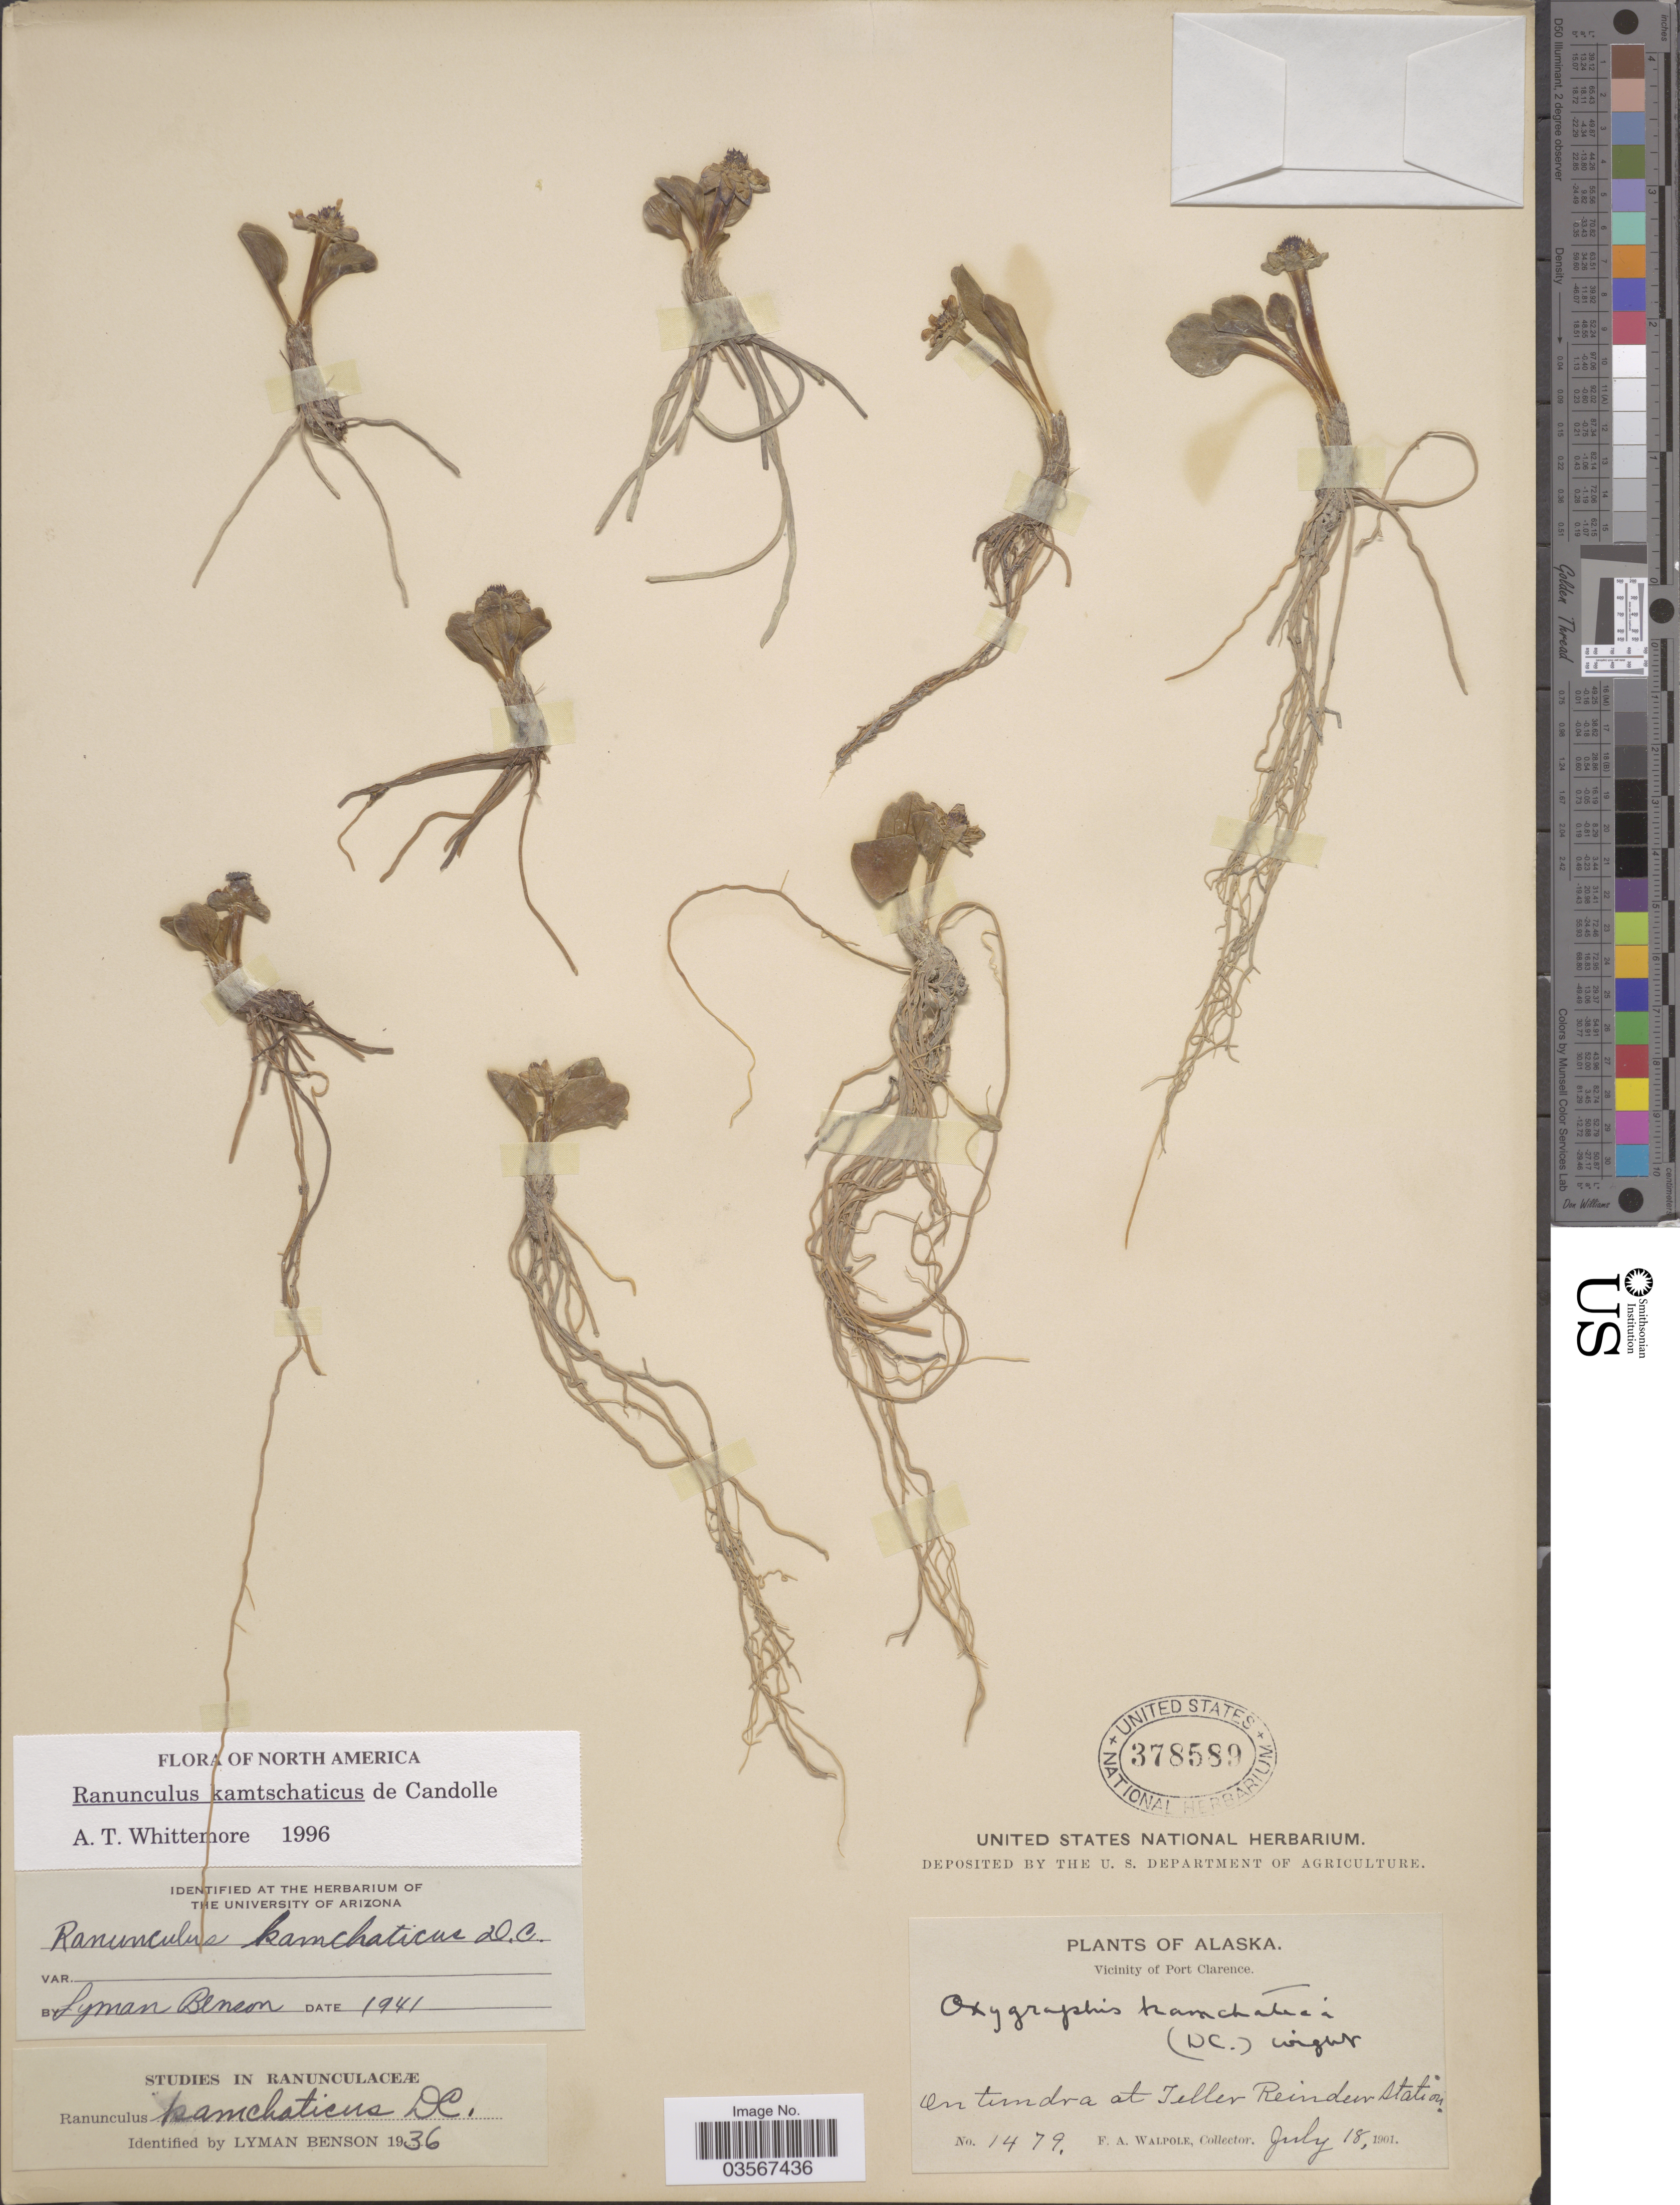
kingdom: Plantae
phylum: Tracheophyta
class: Magnoliopsida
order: Ranunculales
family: Ranunculaceae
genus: Ranunculus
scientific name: Ranunculus kamtschaticus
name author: DC.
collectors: F. Walpole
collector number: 1479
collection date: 1901-07-18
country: United States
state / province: Alaska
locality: Vicinity of Port Clarence. On tundra at Teller Reindeer station.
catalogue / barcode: US 378589